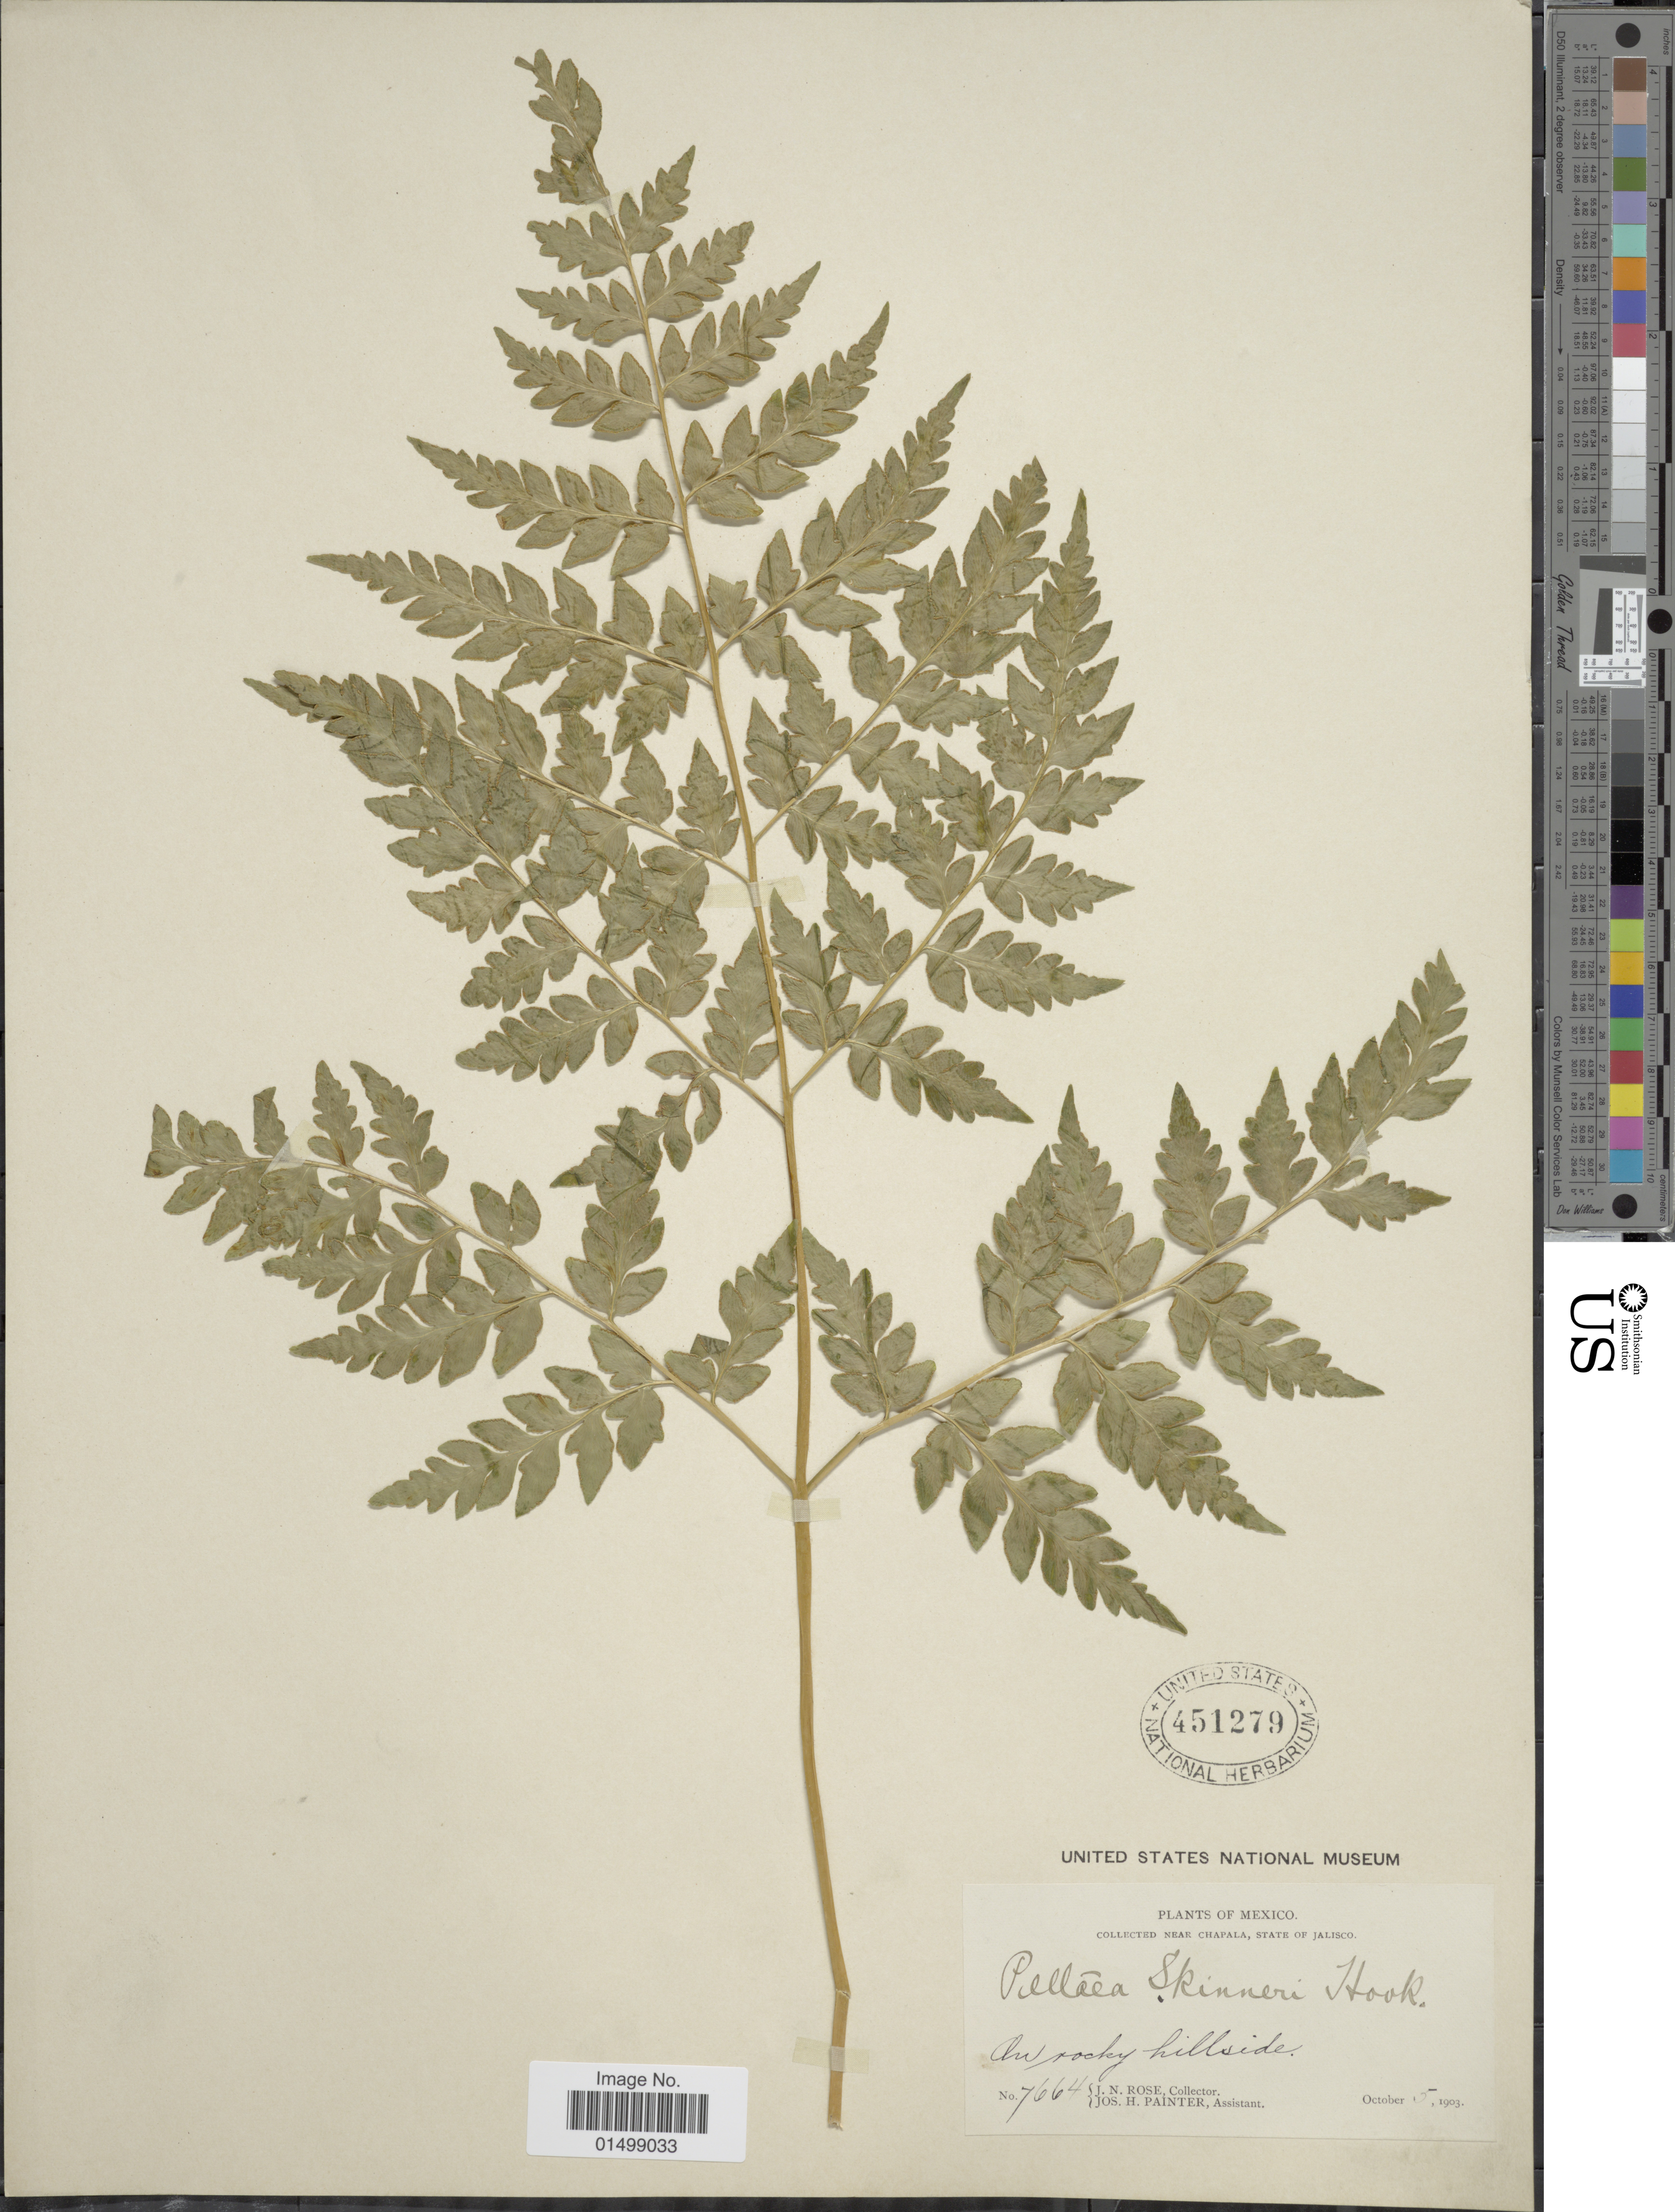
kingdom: Plantae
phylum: Tracheophyta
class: Polypodiopsida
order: Polypodiales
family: Pteridaceae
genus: Cheilanthes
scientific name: Cheilanthes skinneri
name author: (Hook.) T. Moore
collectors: J. N. Rose & J. H. Painter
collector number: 7664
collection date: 1903-10-15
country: Mexico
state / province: Jalisco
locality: Near Chapala, State of jalisco. On rocky hillside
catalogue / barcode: US 451279